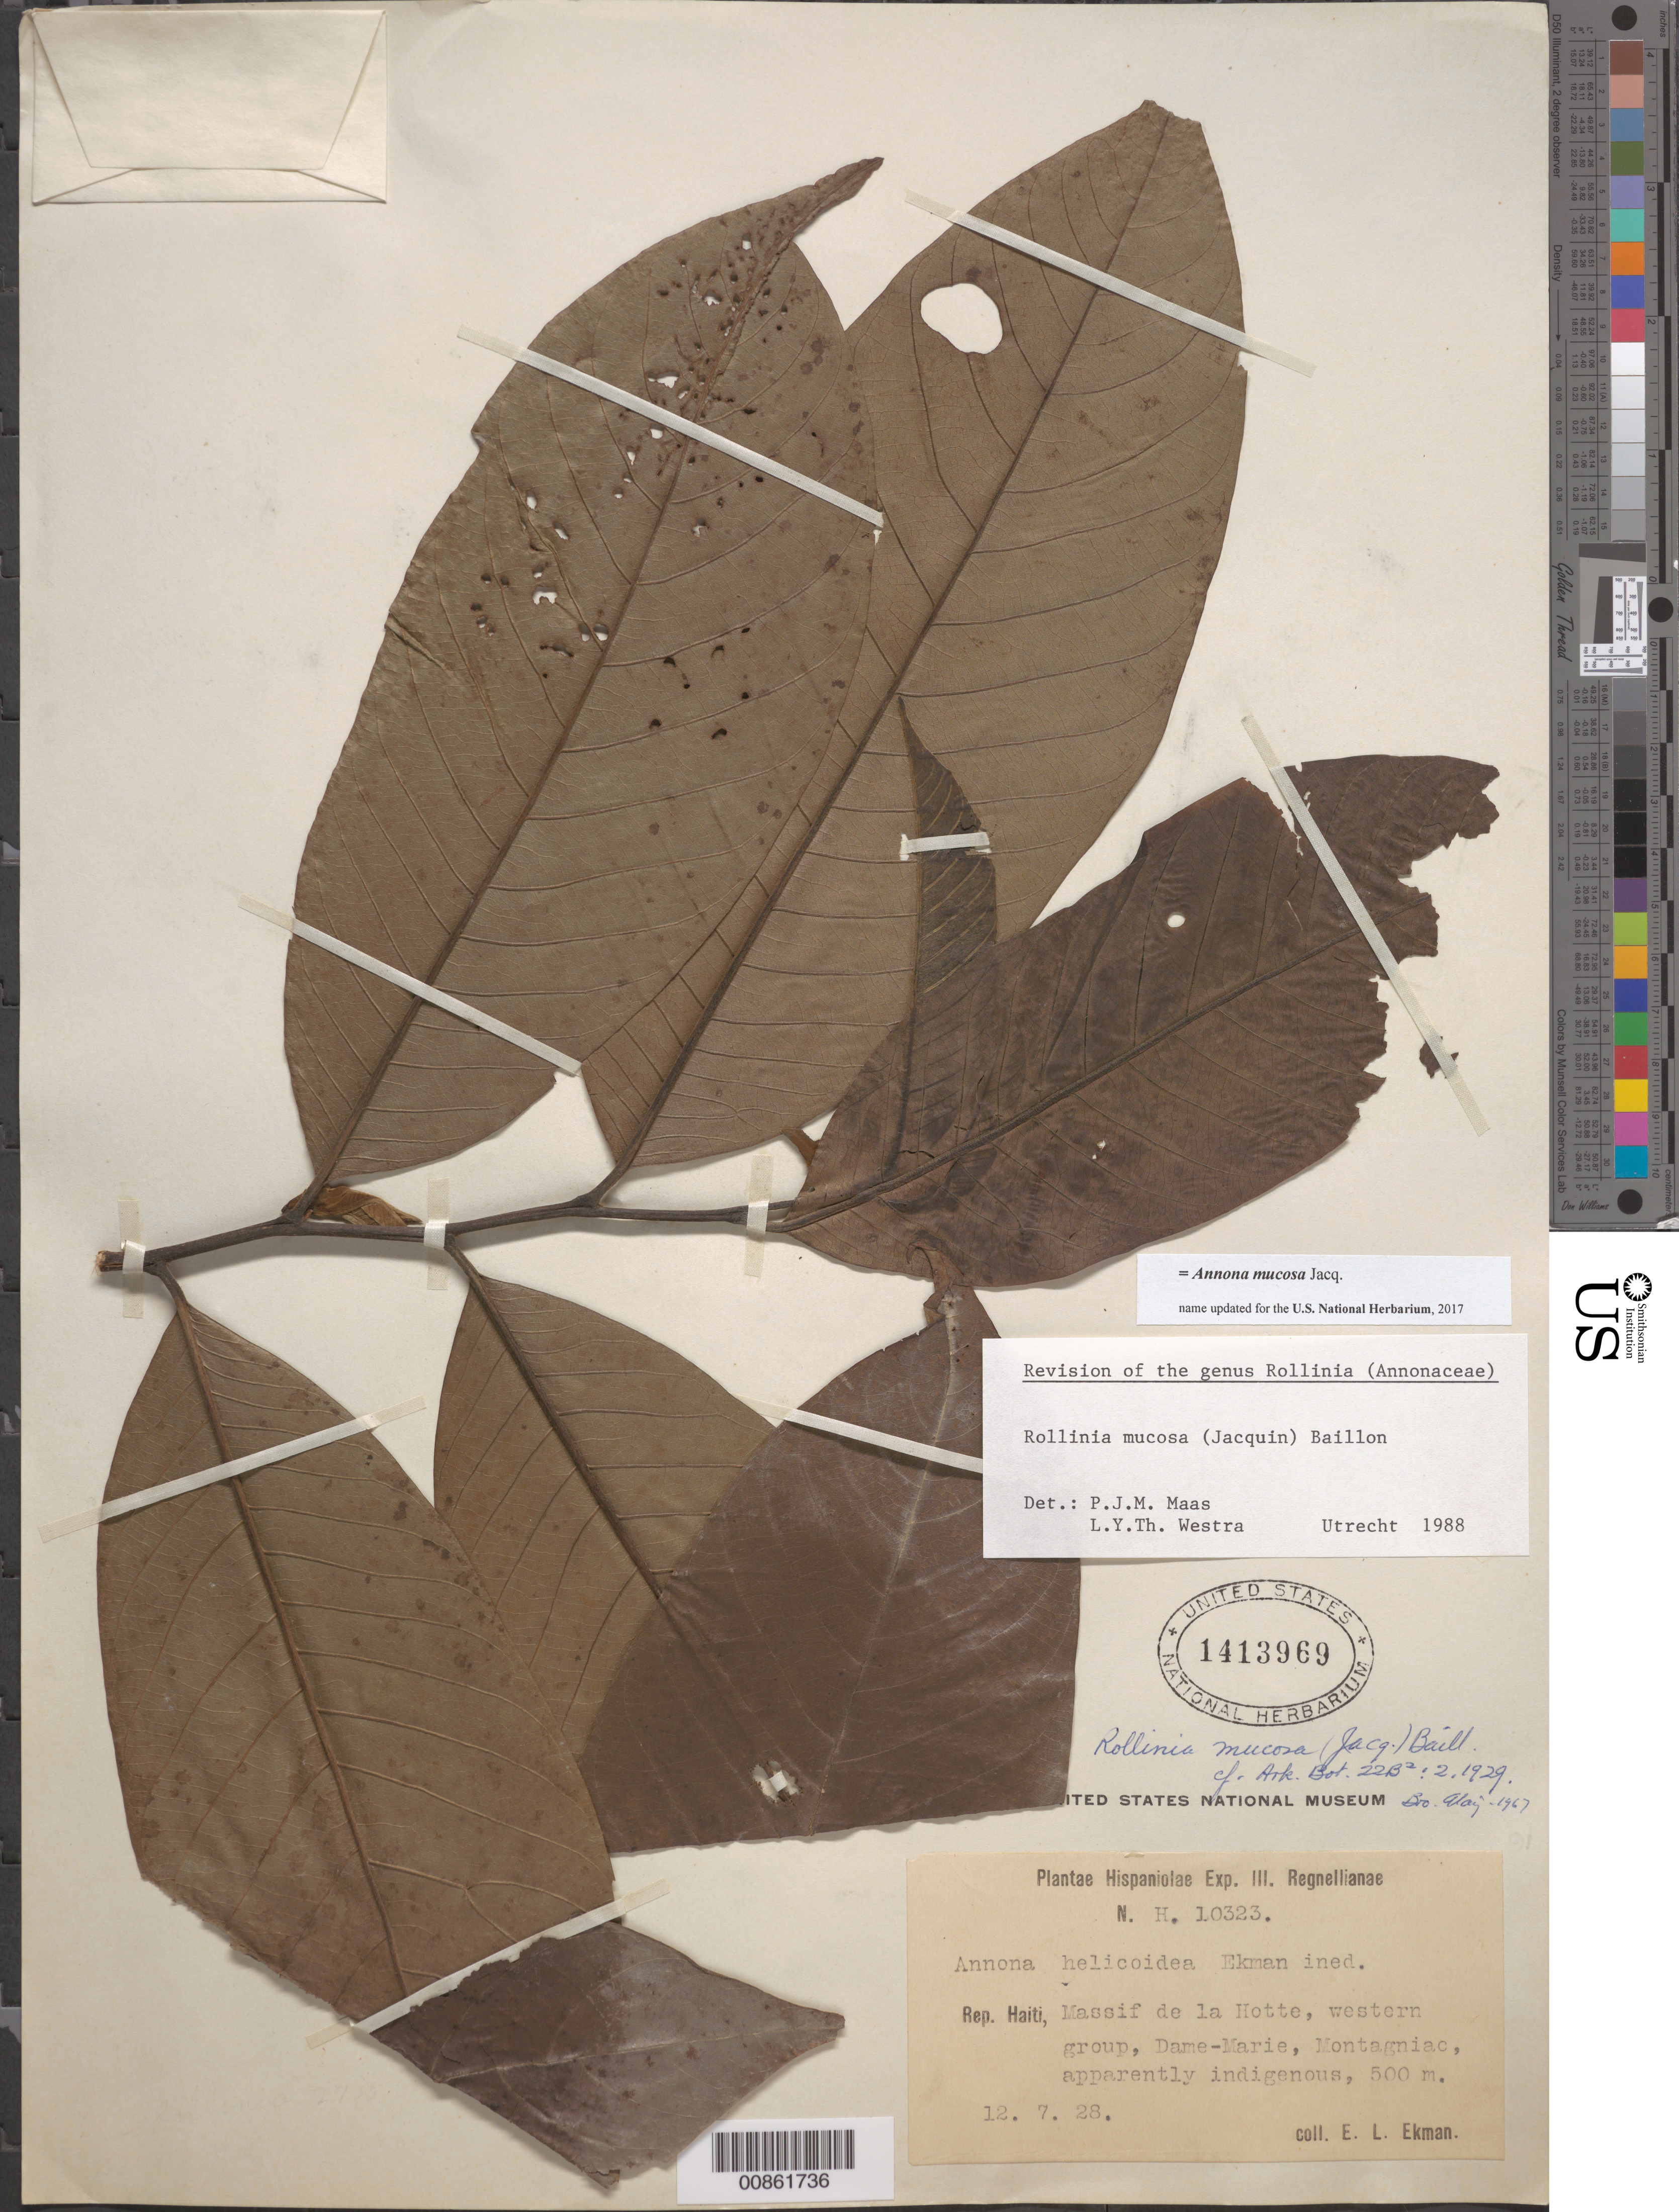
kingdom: Plantae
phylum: Tracheophyta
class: Magnoliopsida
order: Magnoliales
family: Annonaceae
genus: Annona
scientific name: Annona mucosa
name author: Jacq.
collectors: E. L. Ekman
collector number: H 10323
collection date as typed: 12 Jul 1928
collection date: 1928-07-12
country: Haiti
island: Hispaniola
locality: Massif de la Hotte, western group, Dame-Marie, Montagniac.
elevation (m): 500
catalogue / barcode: US 1413969